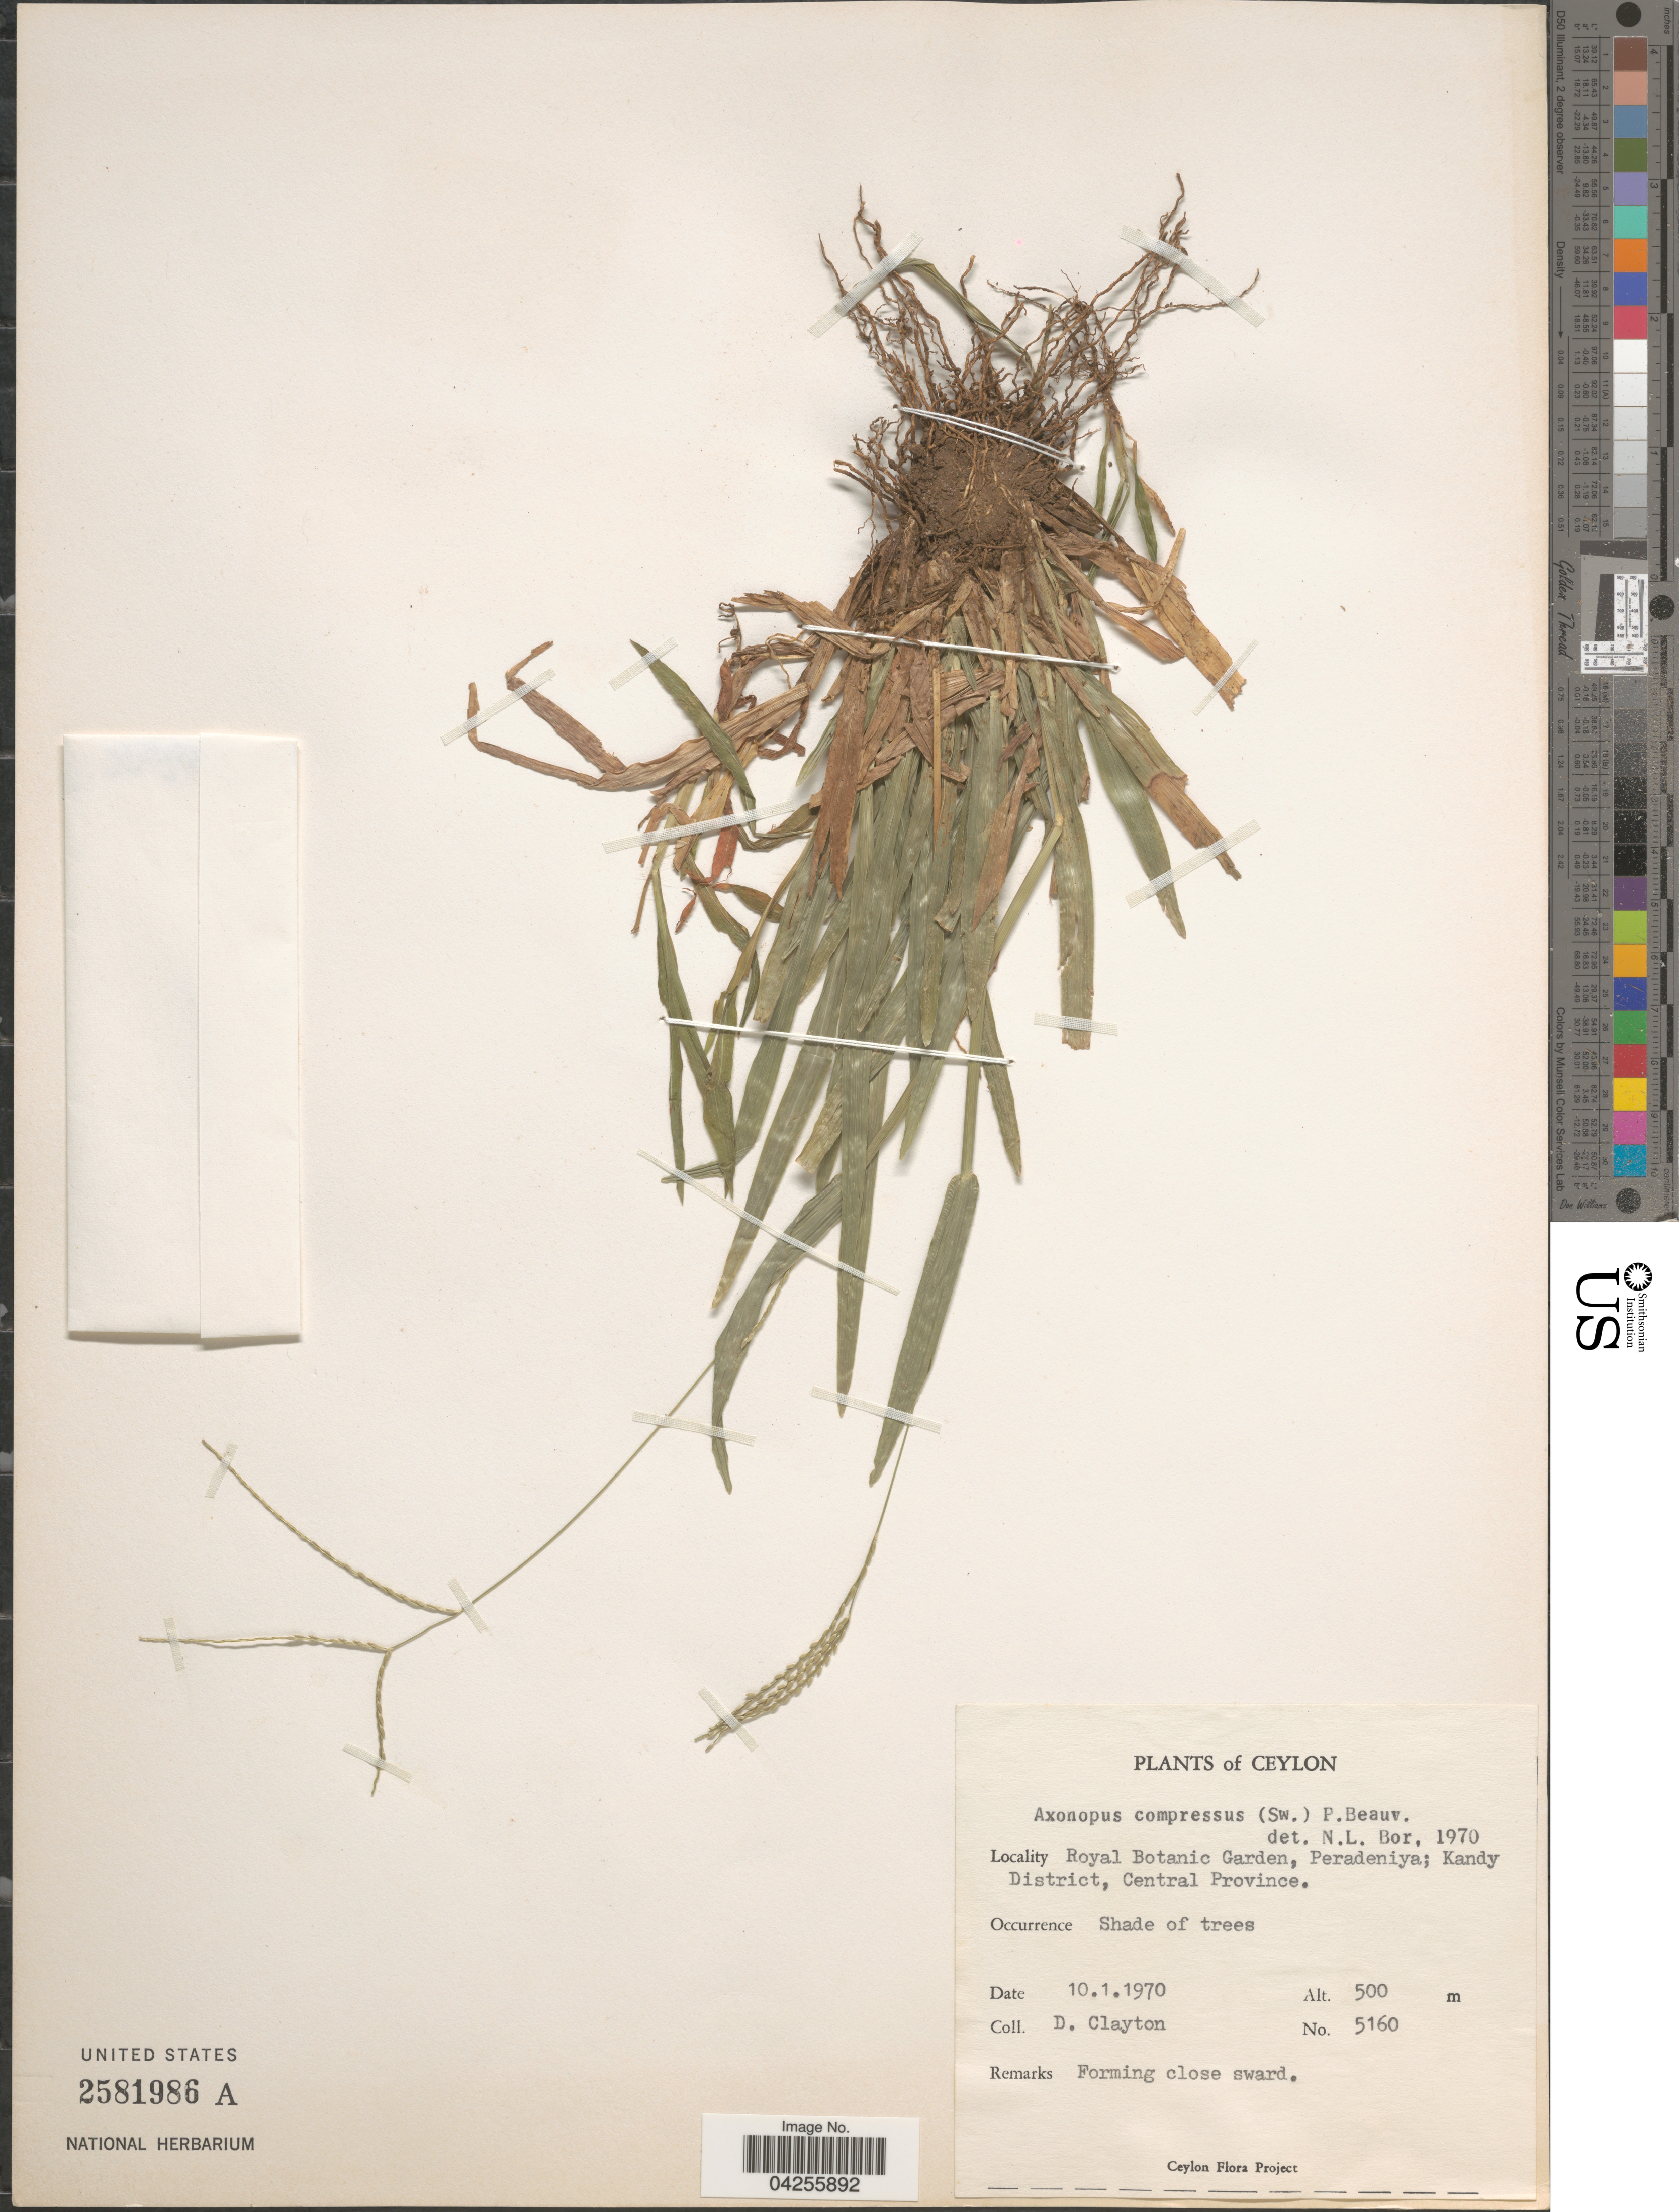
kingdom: Plantae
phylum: Tracheophyta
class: Liliopsida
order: Poales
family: Poaceae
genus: Axonopus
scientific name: Axonopus compressus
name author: (Sw.) P. Beauv.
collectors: D. Clayton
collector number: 5160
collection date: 1970-01-10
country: Sri Lanka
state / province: Central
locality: Ceylon. Royal Botanic Garden, Peradeniya; Kandy District.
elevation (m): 500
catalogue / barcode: US 2581986A